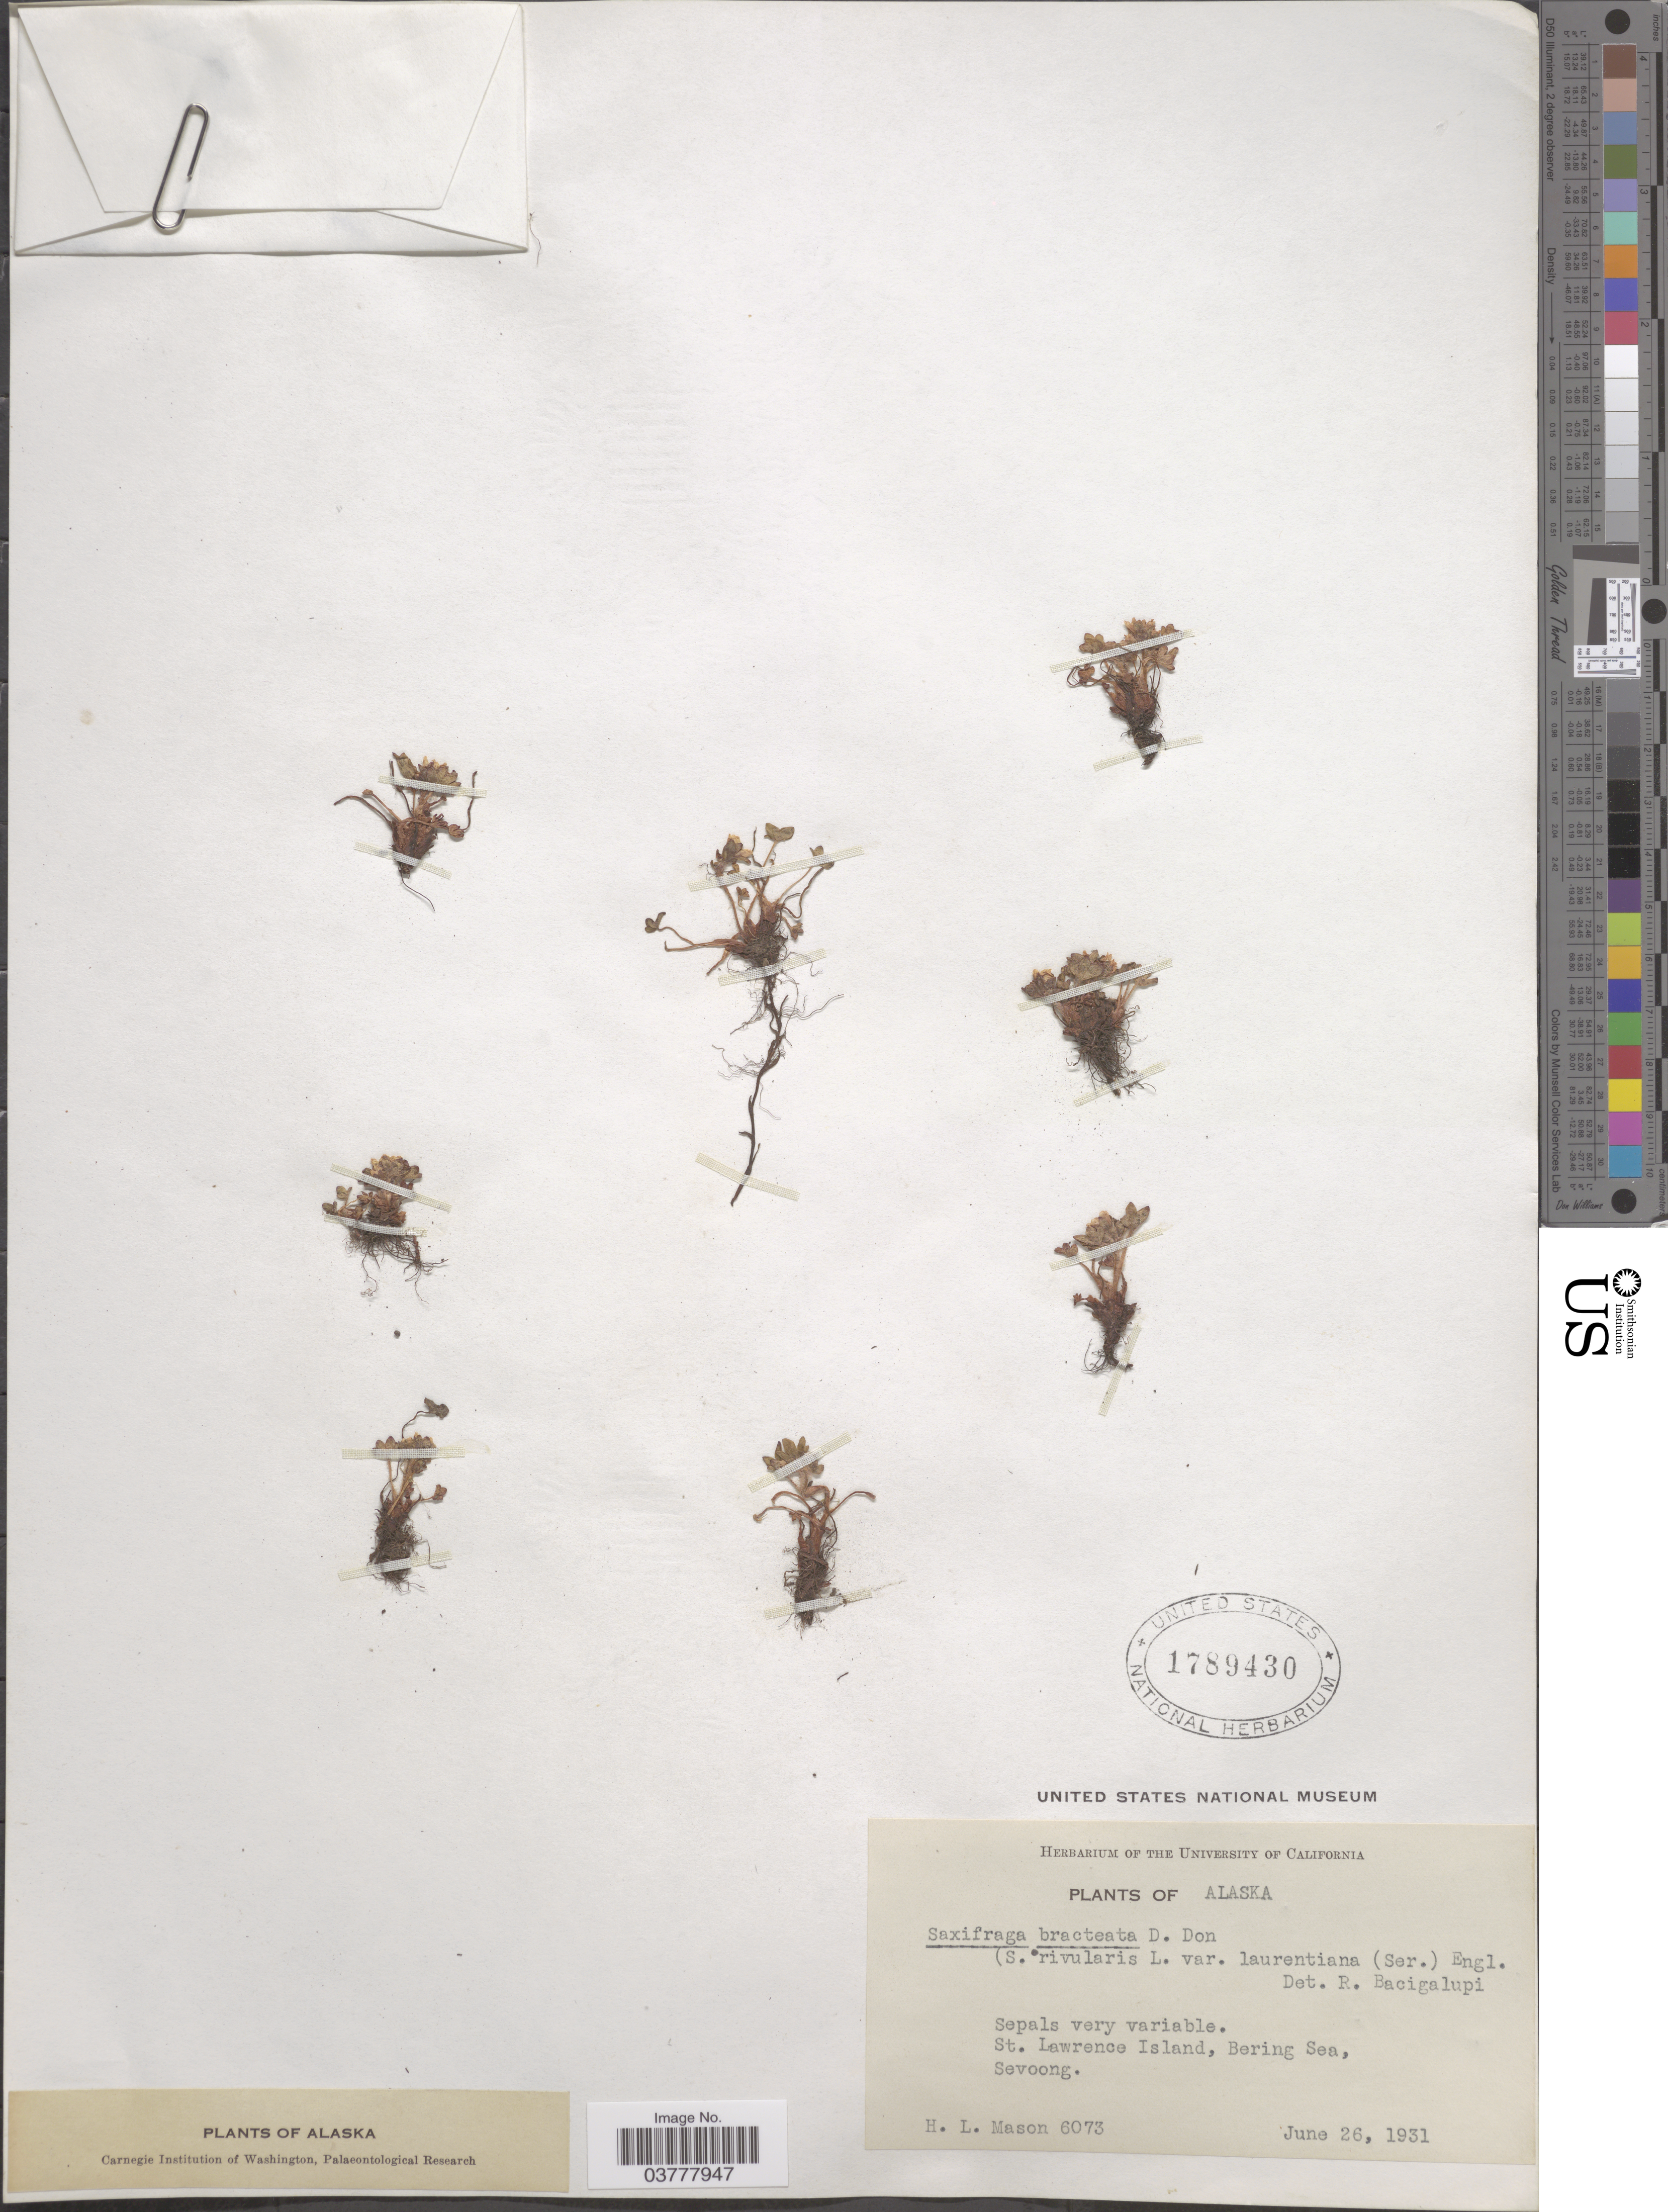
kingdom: Plantae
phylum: Tracheophyta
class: Magnoliopsida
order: Saxifragales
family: Saxifragaceae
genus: Saxifraga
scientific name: Saxifraga bracteata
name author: D. Don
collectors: H. L. Mason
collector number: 6073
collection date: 1931-06-26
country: United States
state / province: Alaska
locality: St. Lawrence Island, Bering Sea, Sevoong.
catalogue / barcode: US 1789430